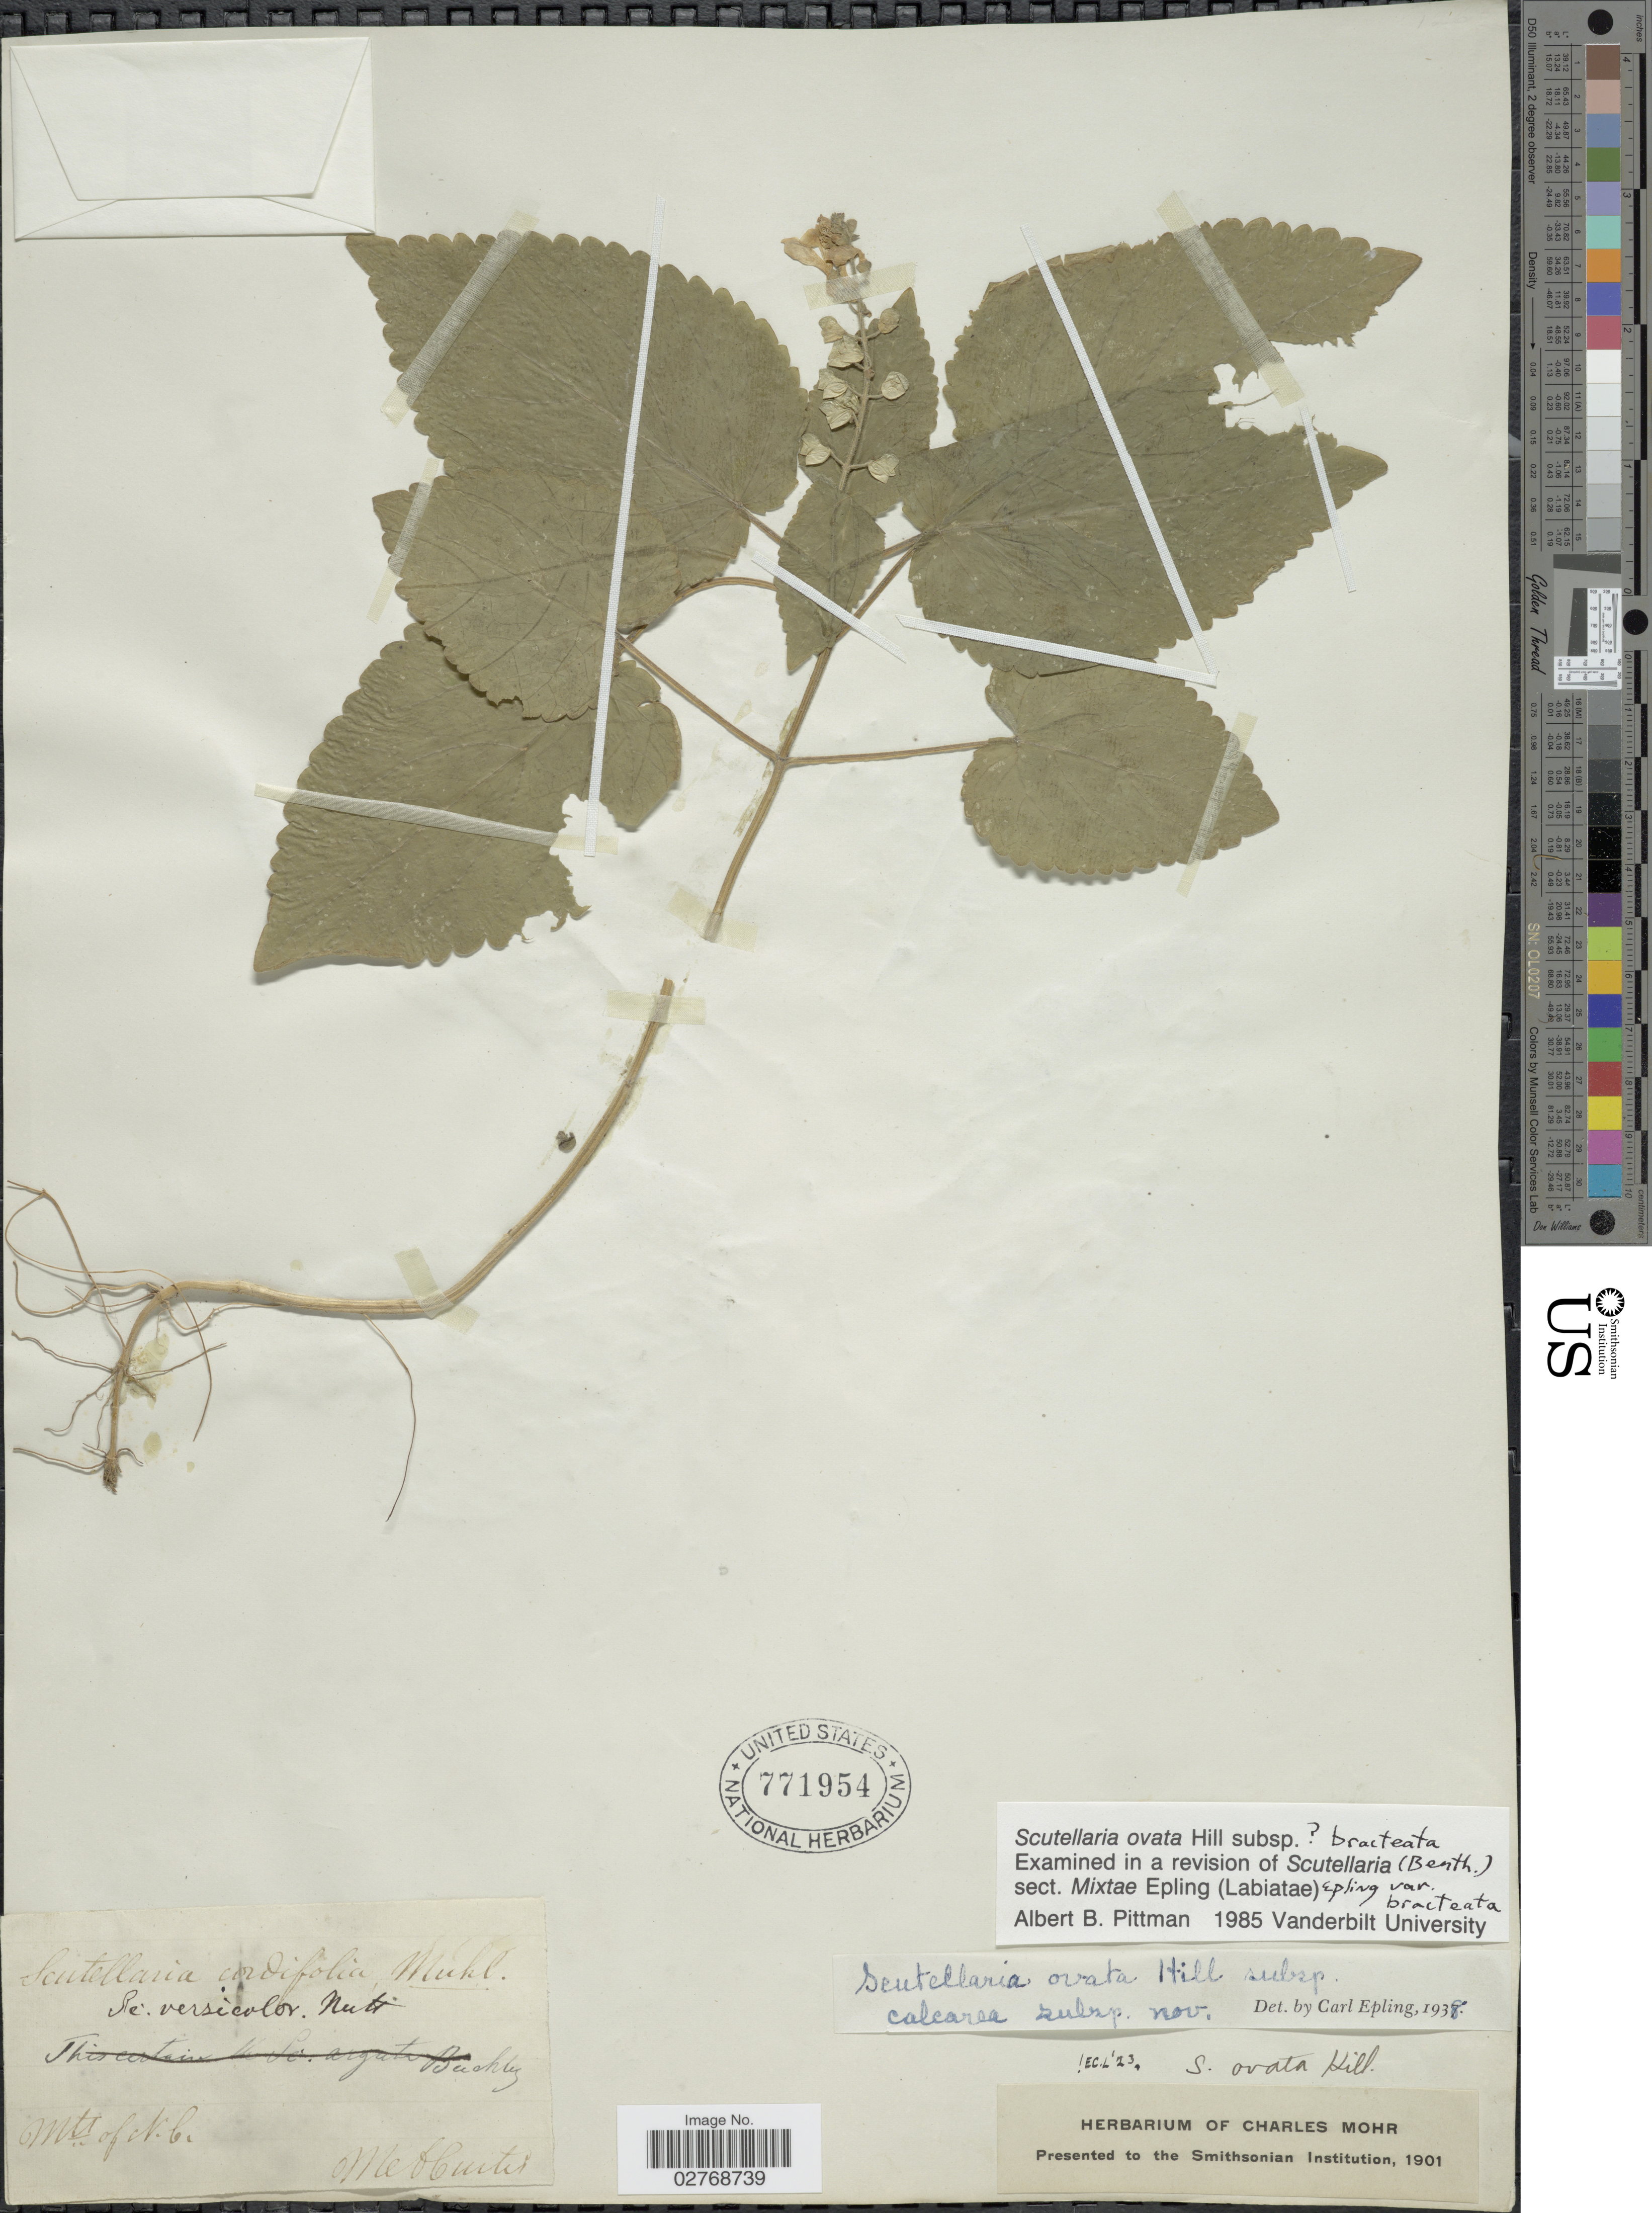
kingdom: Plantae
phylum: Tracheophyta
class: Magnoliopsida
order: Lamiales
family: Lamiaceae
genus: Scutellaria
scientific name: Scutellaria ovata subsp. bracteata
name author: (Benth.) Epling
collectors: M. A. Curtis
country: United States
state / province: North Carolina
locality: Mts of N.C.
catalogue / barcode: US 771954